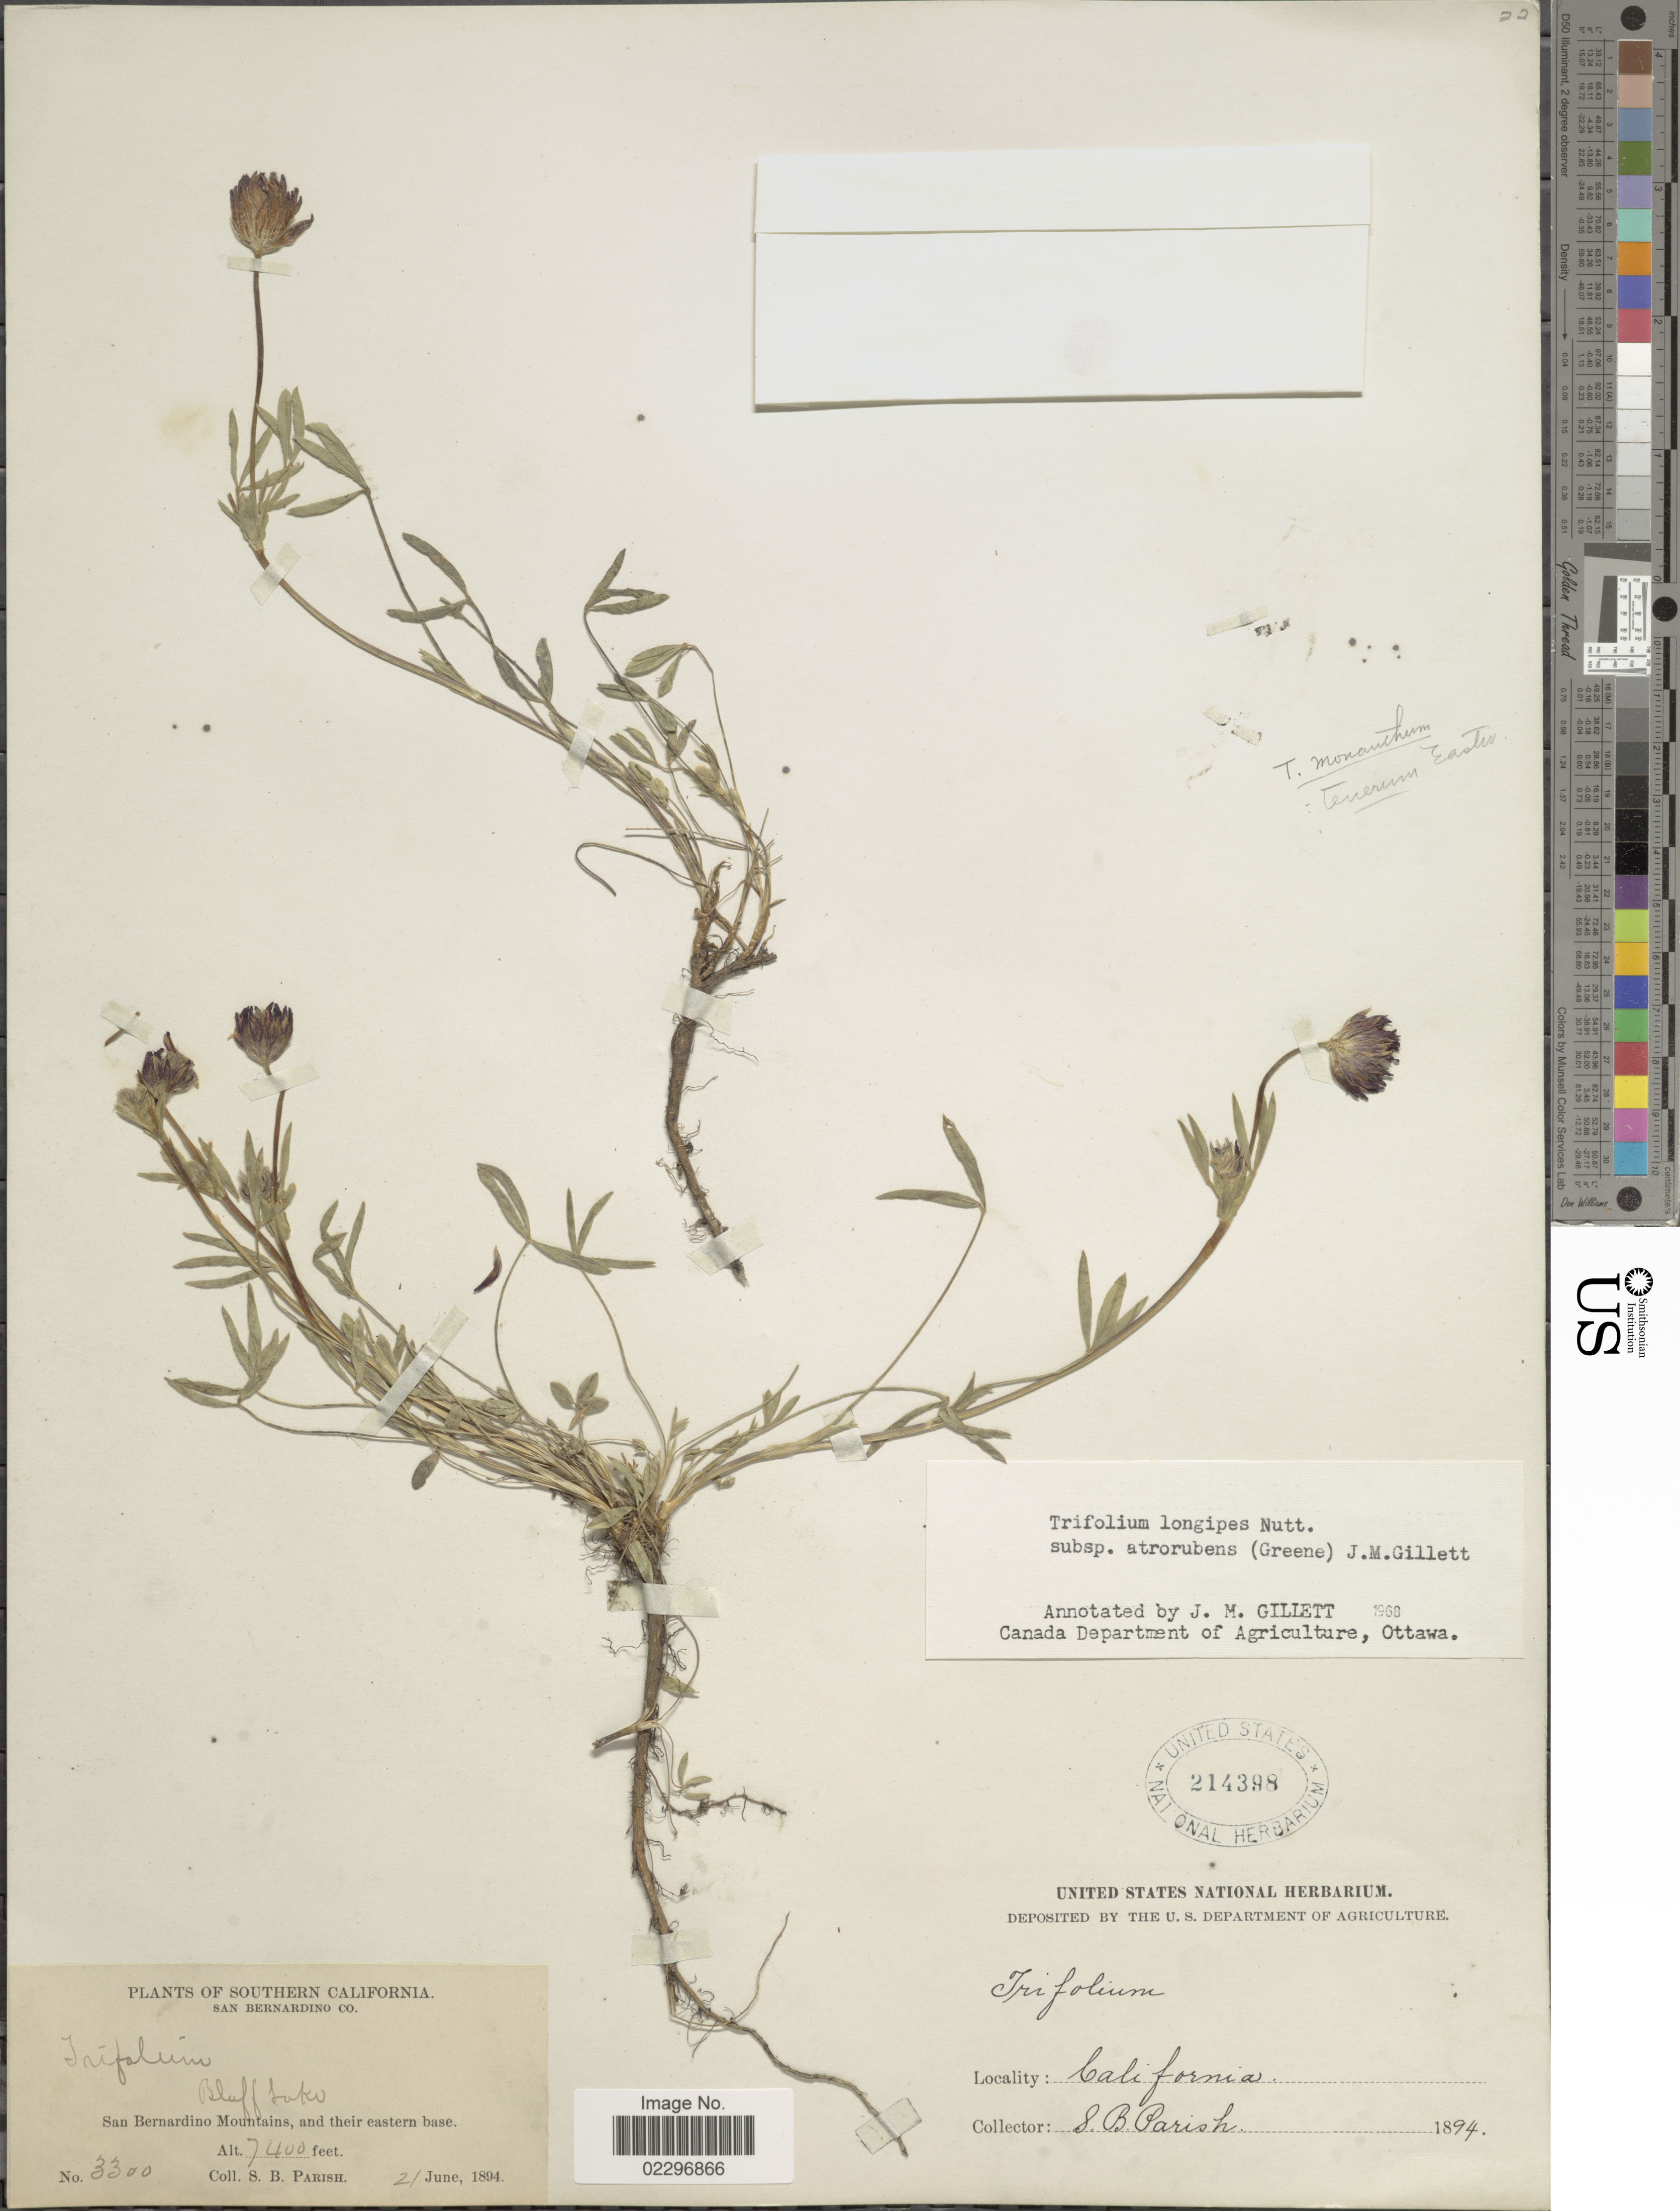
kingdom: Plantae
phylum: Tracheophyta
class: Magnoliopsida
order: Fabales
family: Fabaceae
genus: Trifolium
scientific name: Trifolium longipes subsp. atrorubens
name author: (Greene) J.M. Gillett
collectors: S. B. Parish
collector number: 3300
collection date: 1894-06-21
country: United States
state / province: California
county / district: San Bernardino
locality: San Bernardino Co, San Bernardino Co, Bluff Lake, San Bernardino Mountains, and their eastern base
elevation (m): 2256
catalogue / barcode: US 214398